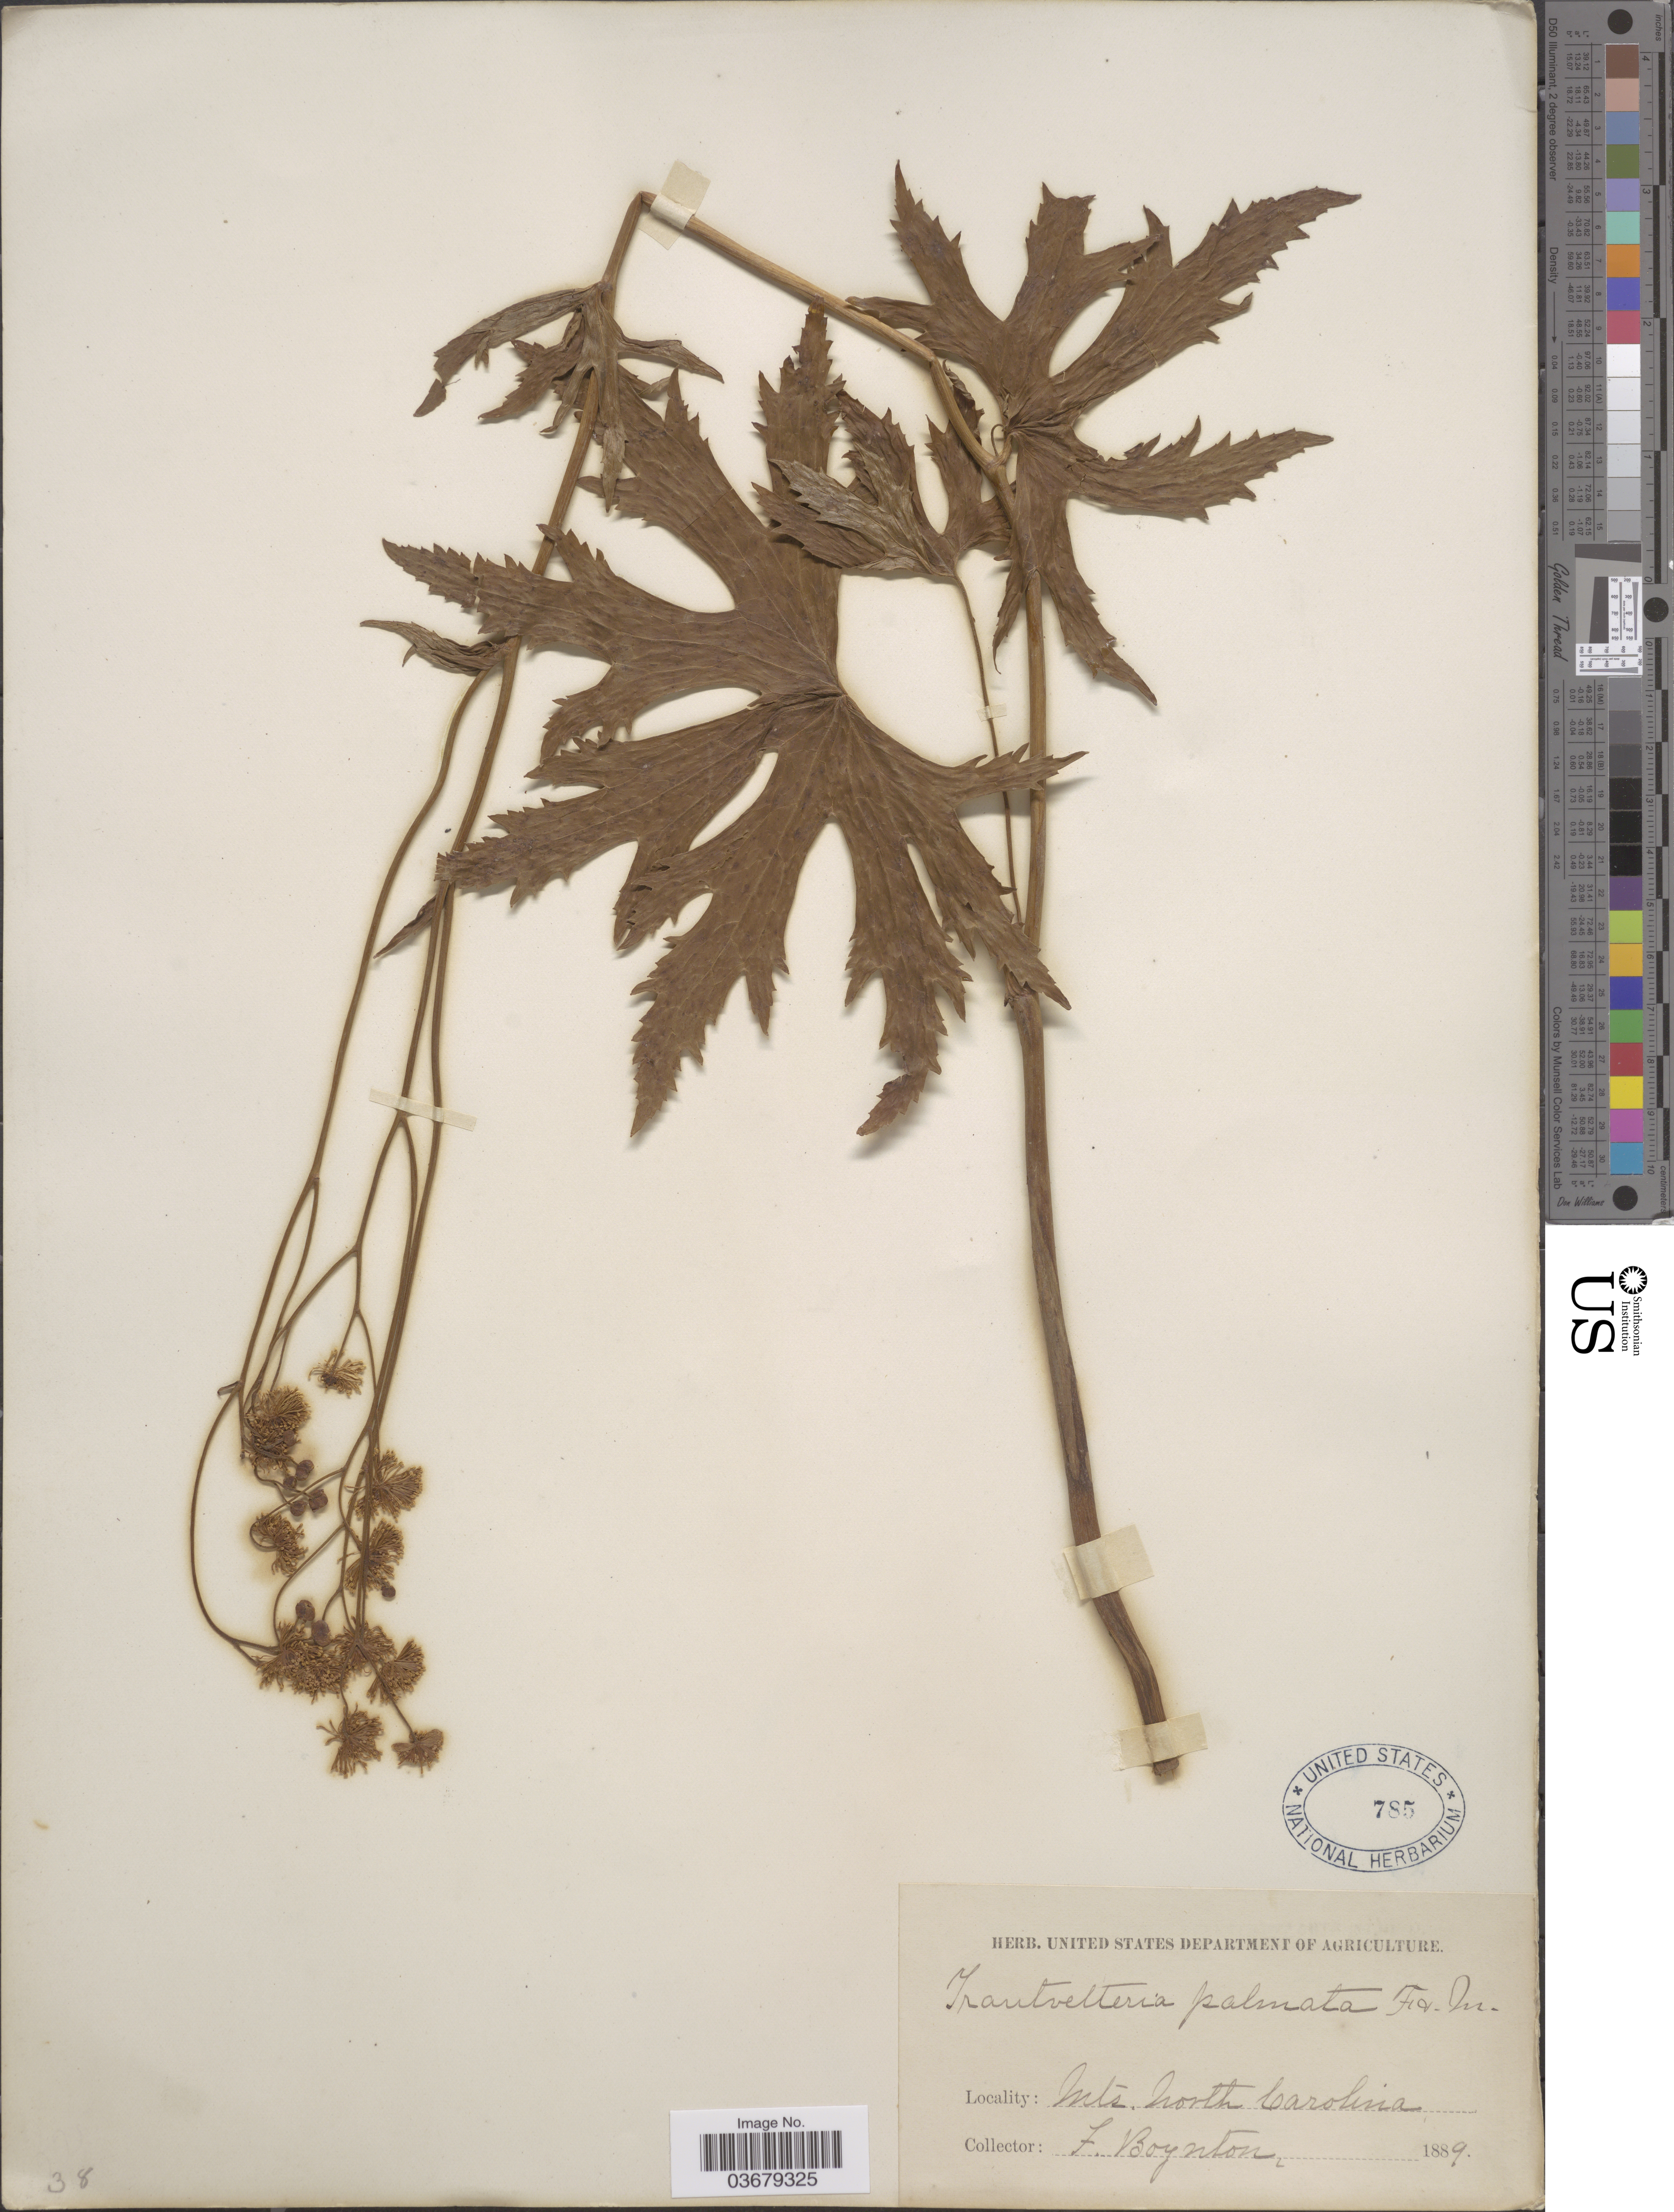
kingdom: Plantae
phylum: Tracheophyta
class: Magnoliopsida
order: Ranunculales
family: Ranunculaceae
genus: Trautvetteria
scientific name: Trautvetteria caroliniensis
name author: (Walter) Vail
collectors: F. Boynton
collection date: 1889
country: United States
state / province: North Carolina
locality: Mts. North Carolina.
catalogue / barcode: US 785